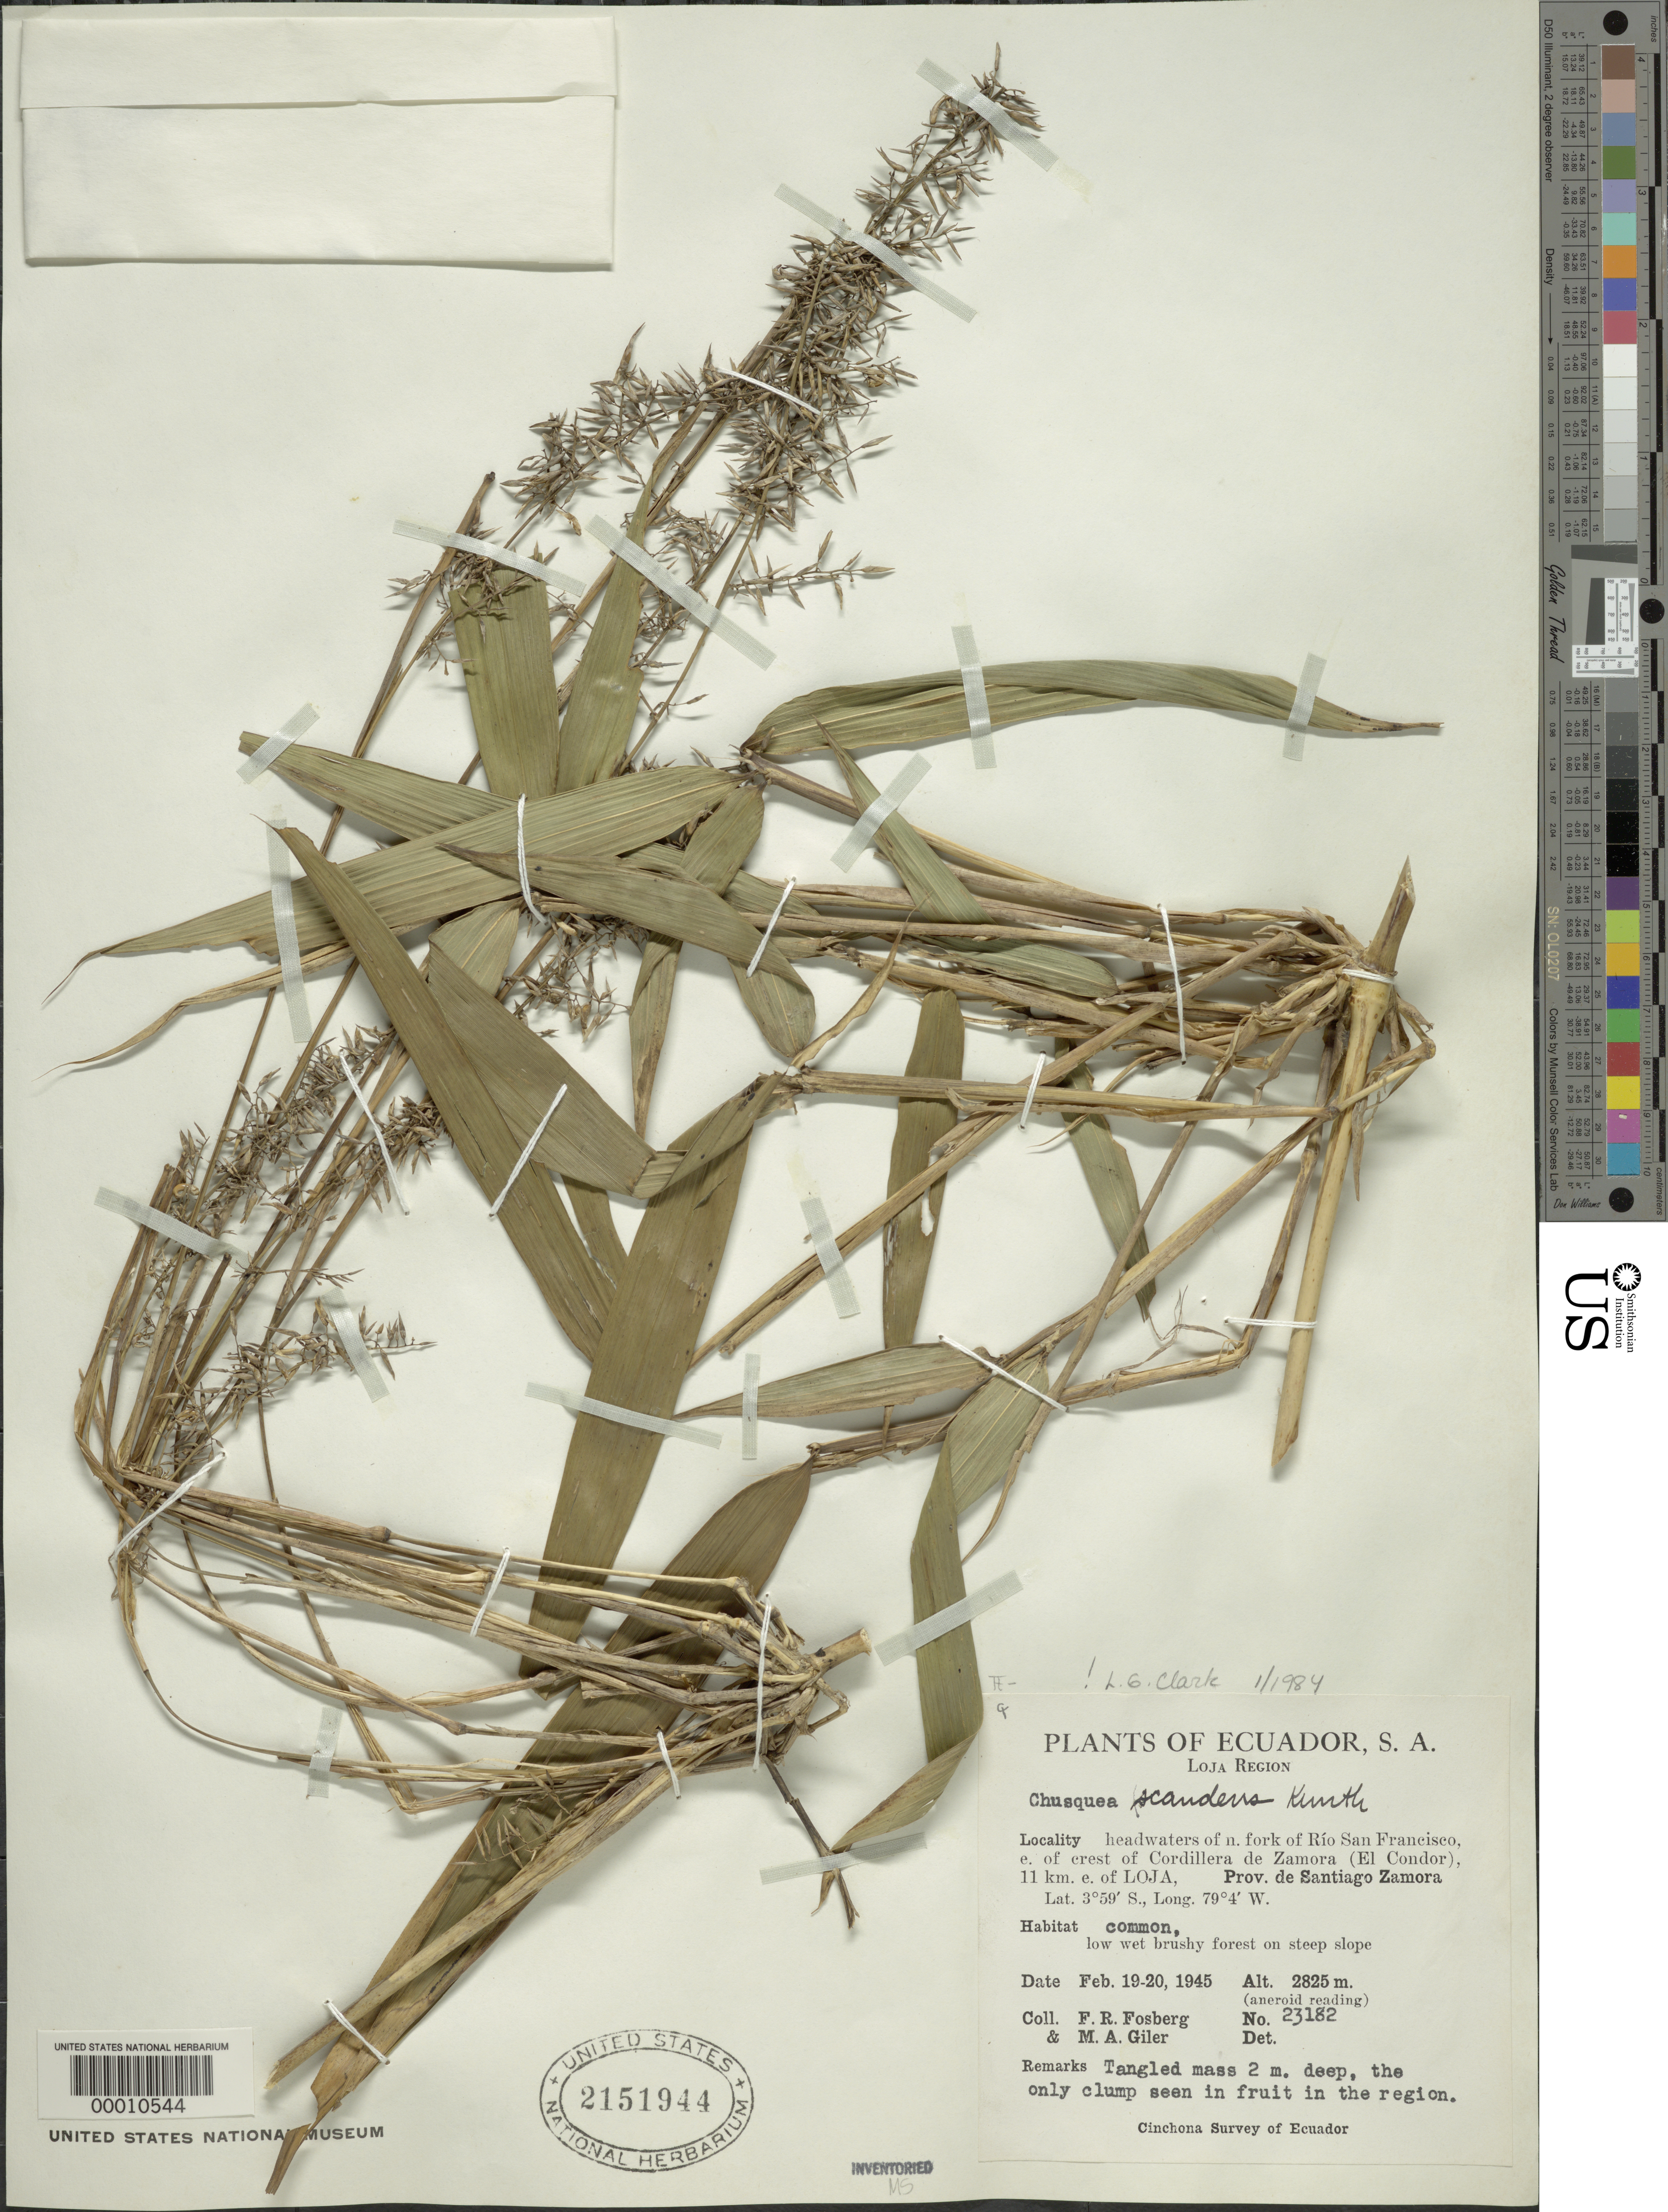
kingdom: Plantae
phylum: Tracheophyta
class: Liliopsida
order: Poales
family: Poaceae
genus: Chusquea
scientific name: Chusquea scandens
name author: Kunth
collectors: F. R. Fosberg & M. Giler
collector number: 23182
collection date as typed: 19 Feb 1945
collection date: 1945-02-19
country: Ecuador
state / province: Zamora-Chinchipe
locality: Rio San Francisco, Cordillera de Zamora, Loja; Prov. Santiago-Zamora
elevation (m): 2825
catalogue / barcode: US 2151944